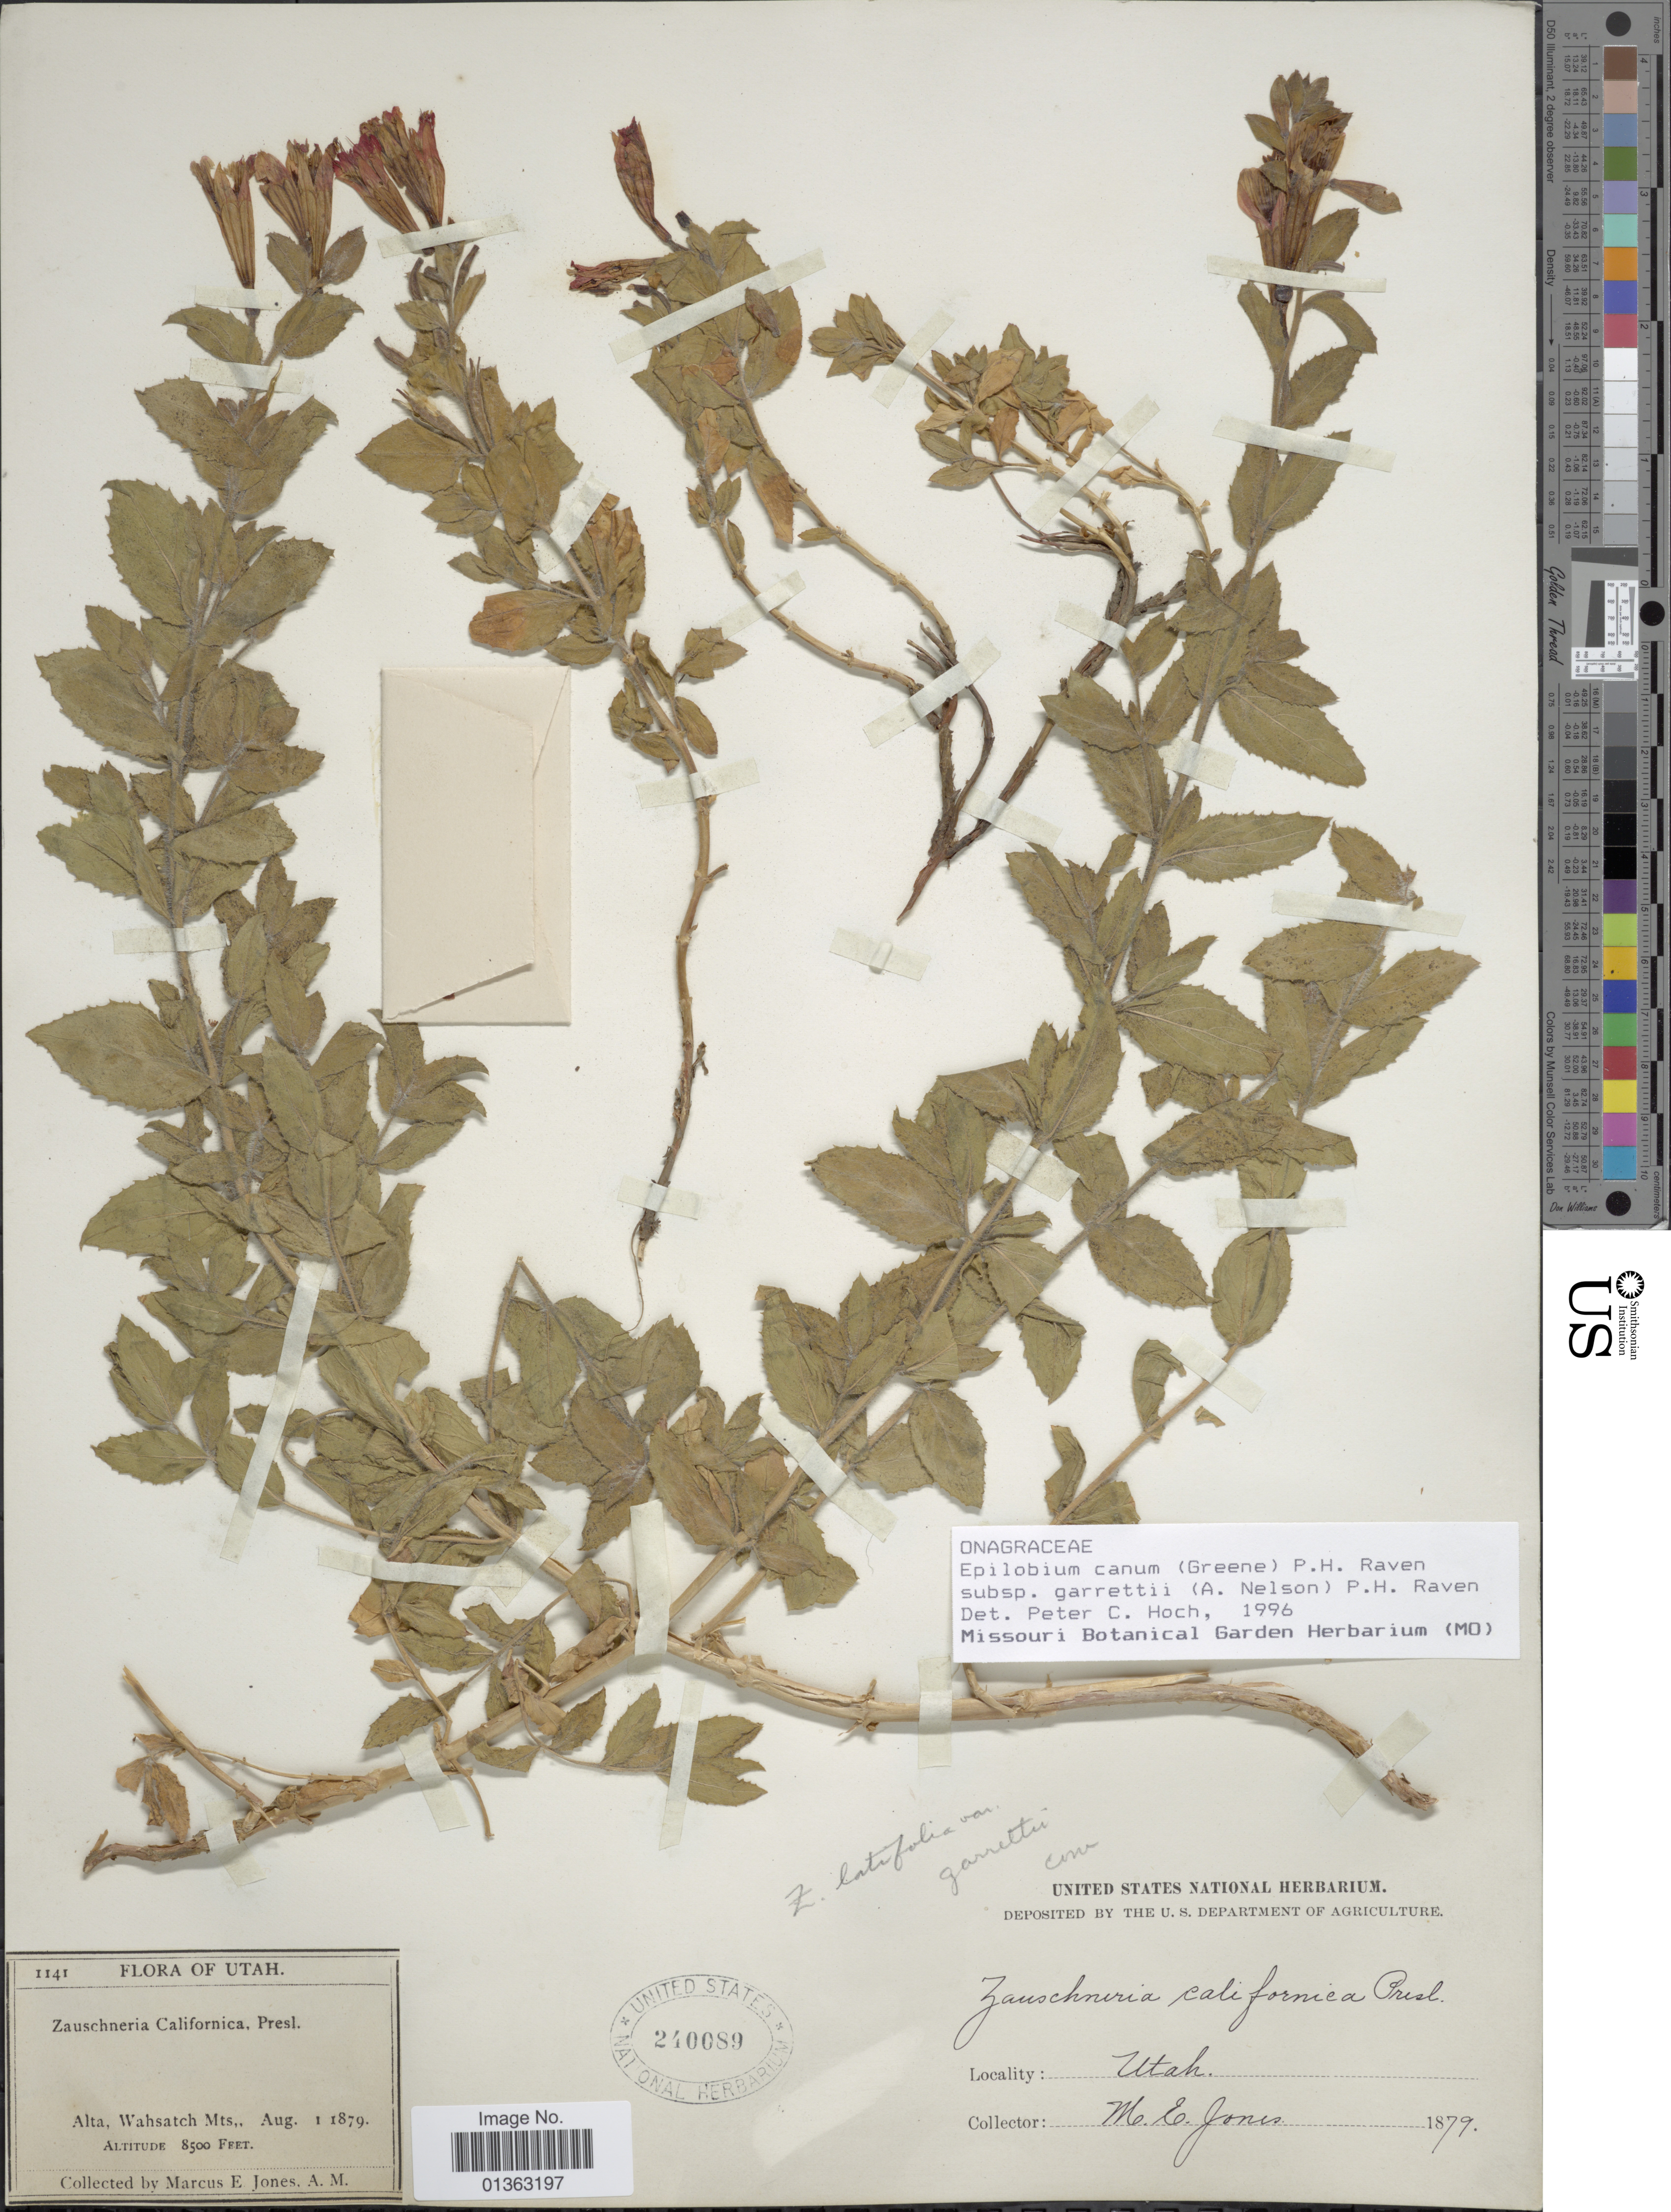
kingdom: Plantae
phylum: Tracheophyta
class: Magnoliopsida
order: Myrtales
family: Onagraceae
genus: Epilobium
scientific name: Epilobium canum subsp. garrettii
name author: (A. Nelson) P.H. Raven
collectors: M. E. Jones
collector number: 1141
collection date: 1879-08-01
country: United States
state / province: Utah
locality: Alta, Wahsatch Mts.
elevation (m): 2591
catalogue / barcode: US 240089